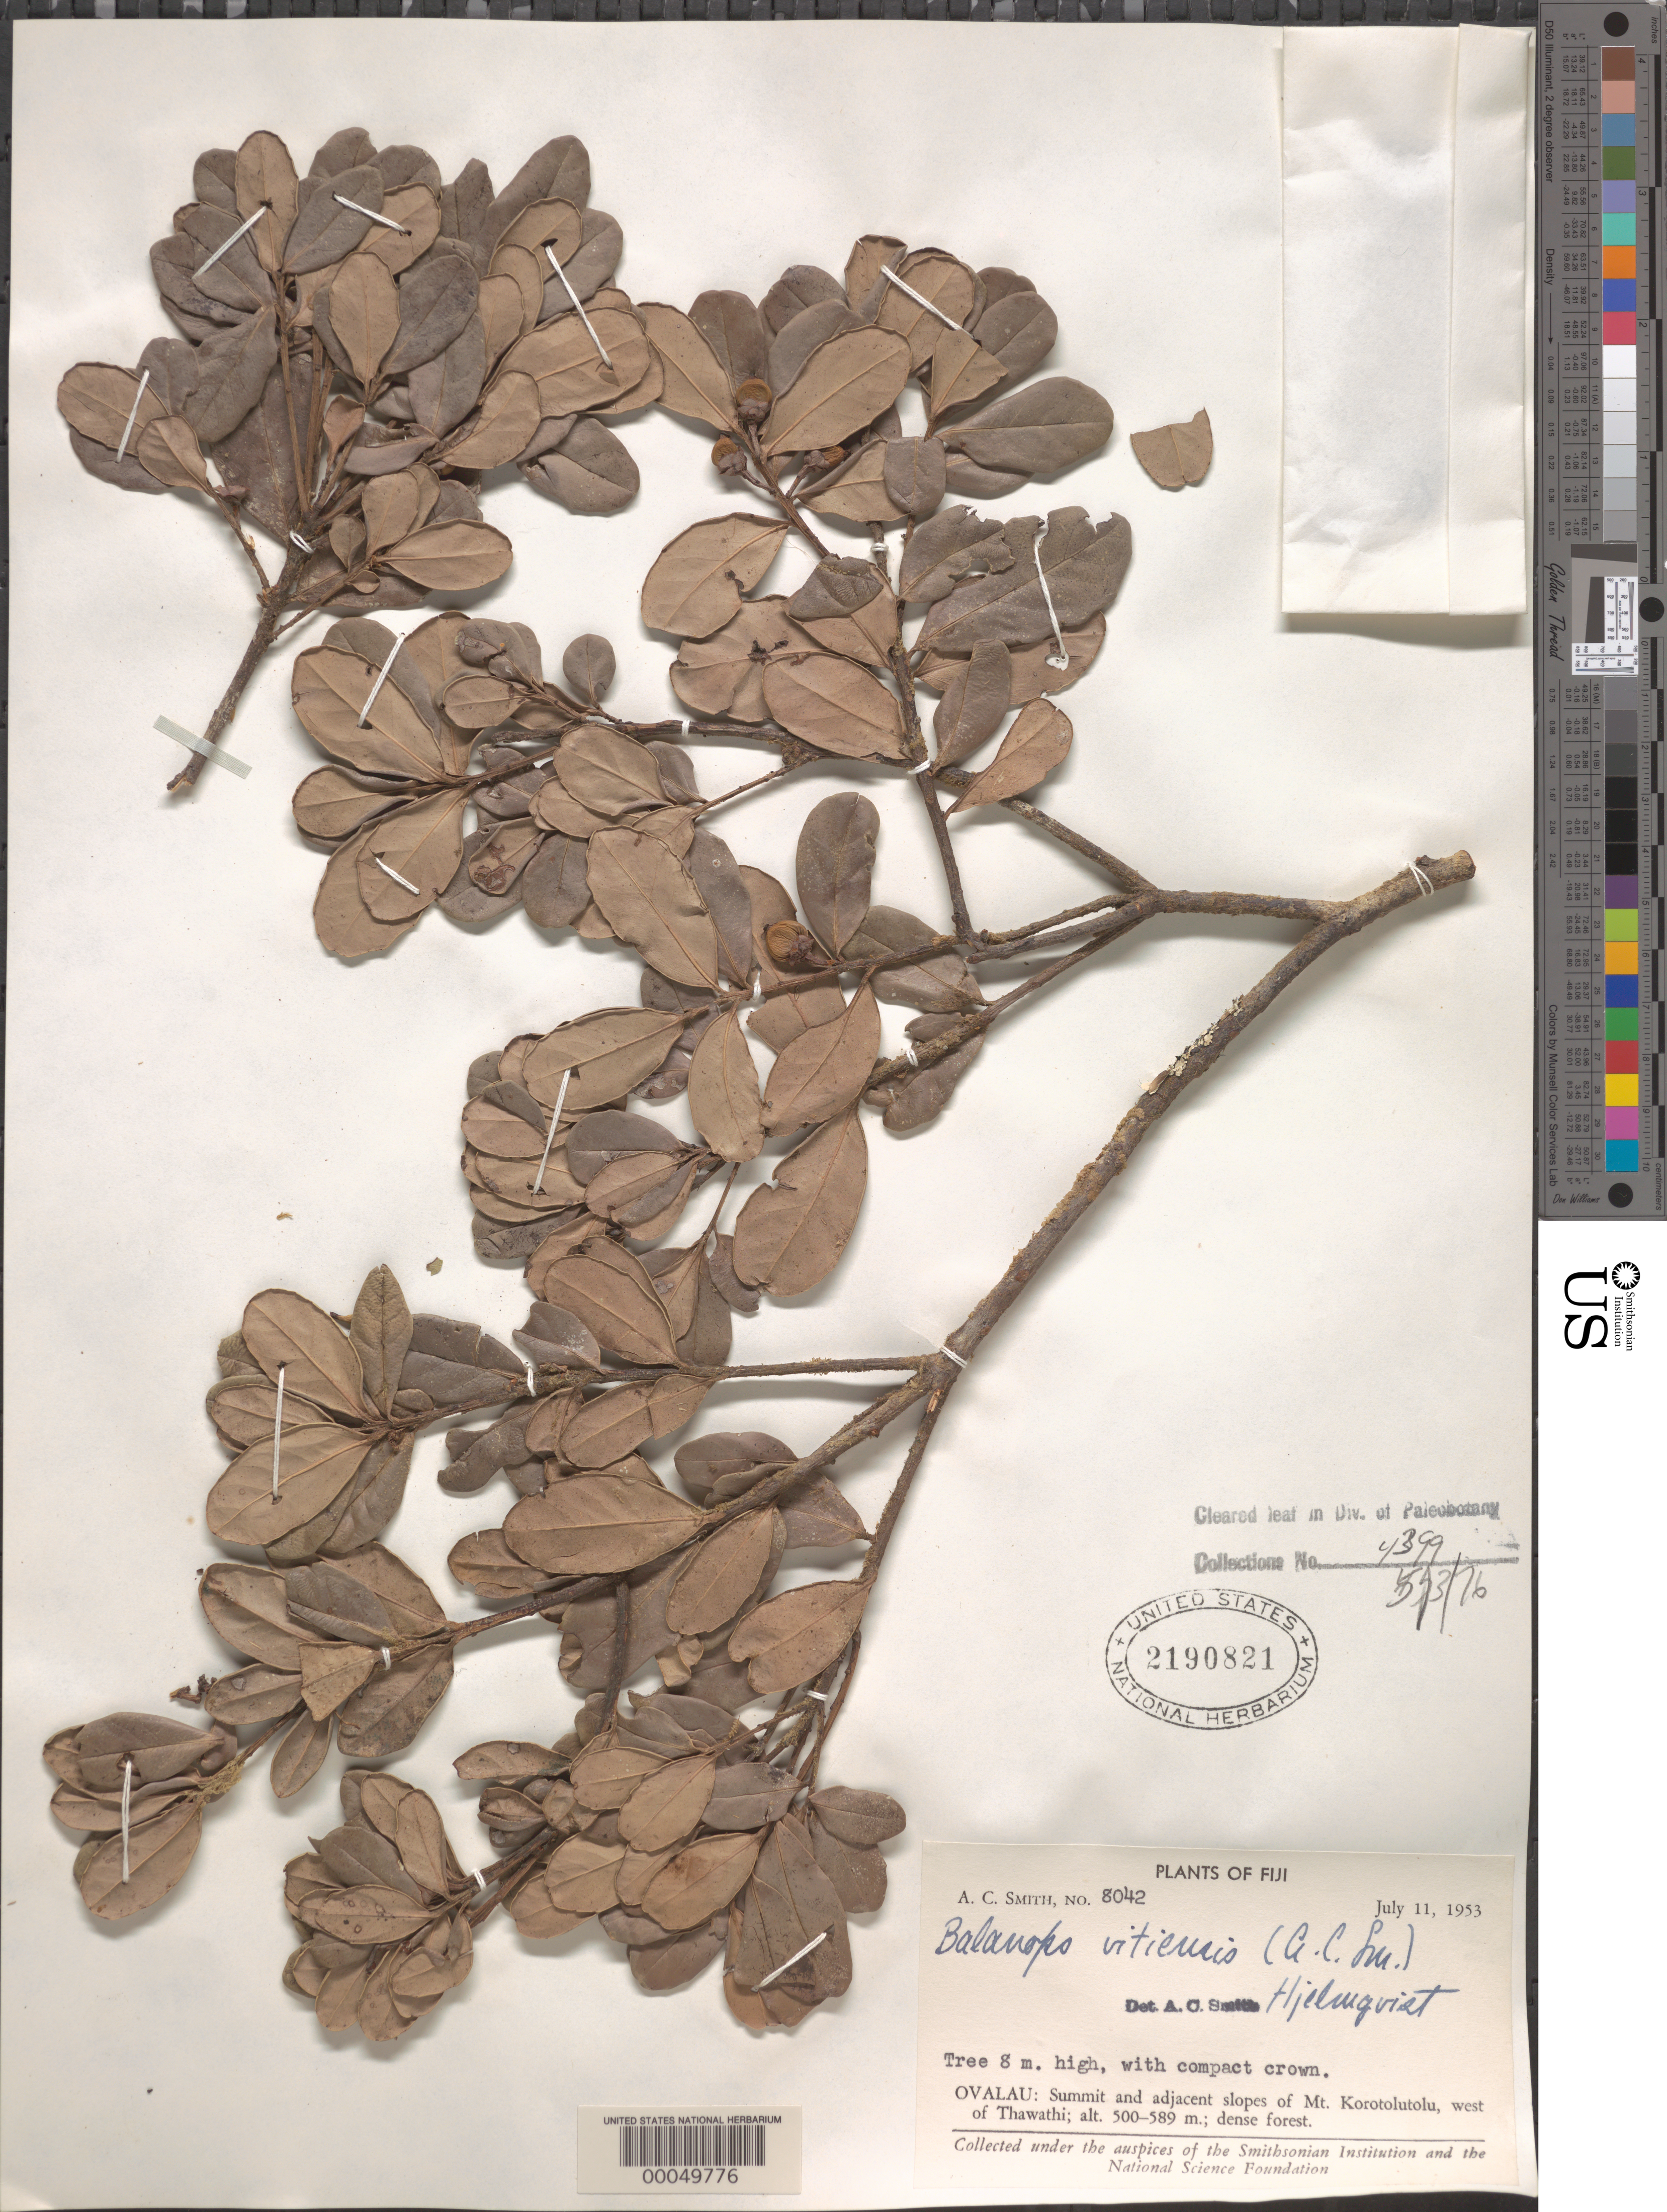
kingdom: Plantae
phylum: Tracheophyta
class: Magnoliopsida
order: Malpighiales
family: Balanopaceae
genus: Balanops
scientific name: Balanops vitiensis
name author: (A.C. Sm.) Hjelmq.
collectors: A. C. Smith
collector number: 8042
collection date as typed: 11 Jul 1953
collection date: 1953-07-11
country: Fiji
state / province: Eastern Division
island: Ovalau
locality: Summit and adjacent slopes of mt korotolutolu, w of thawathi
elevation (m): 500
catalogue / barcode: US 2190821